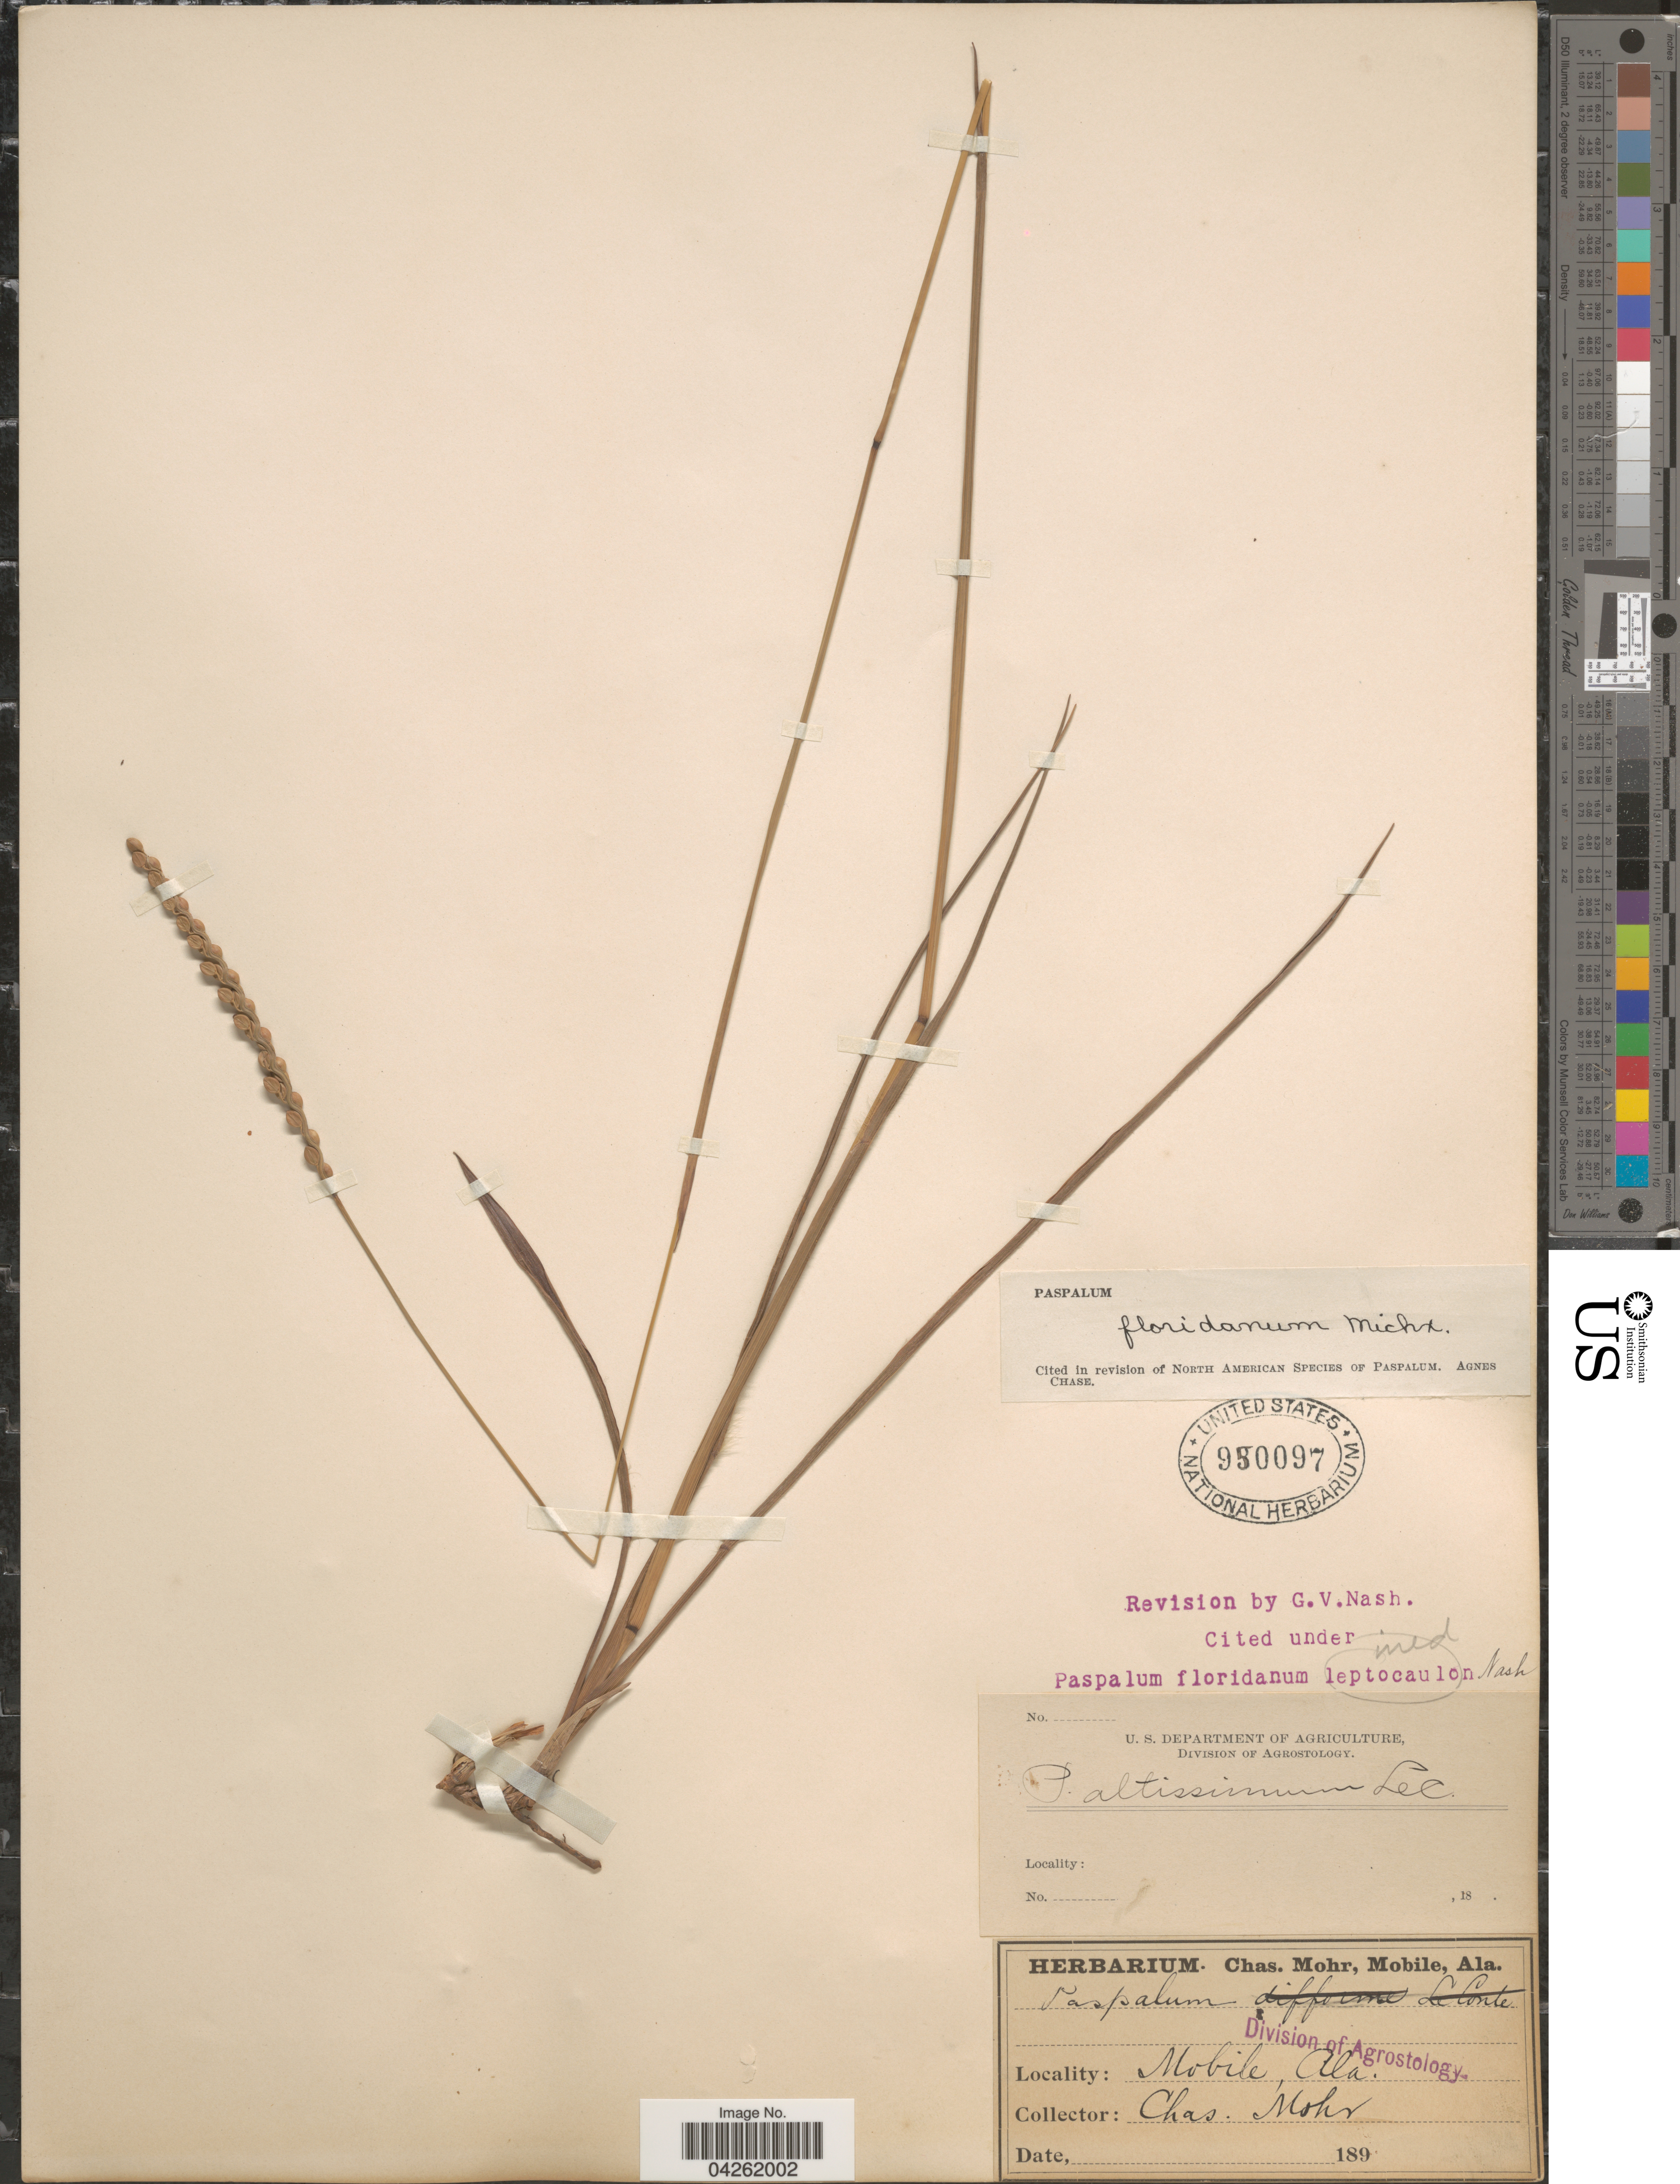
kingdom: Plantae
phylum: Tracheophyta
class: Liliopsida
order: Poales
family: Poaceae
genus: Paspalum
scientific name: Paspalum floridanum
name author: Michx.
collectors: Mohr, C. T. (herbarium)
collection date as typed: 189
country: United States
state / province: Alabama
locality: Mobile.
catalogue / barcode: US 950097